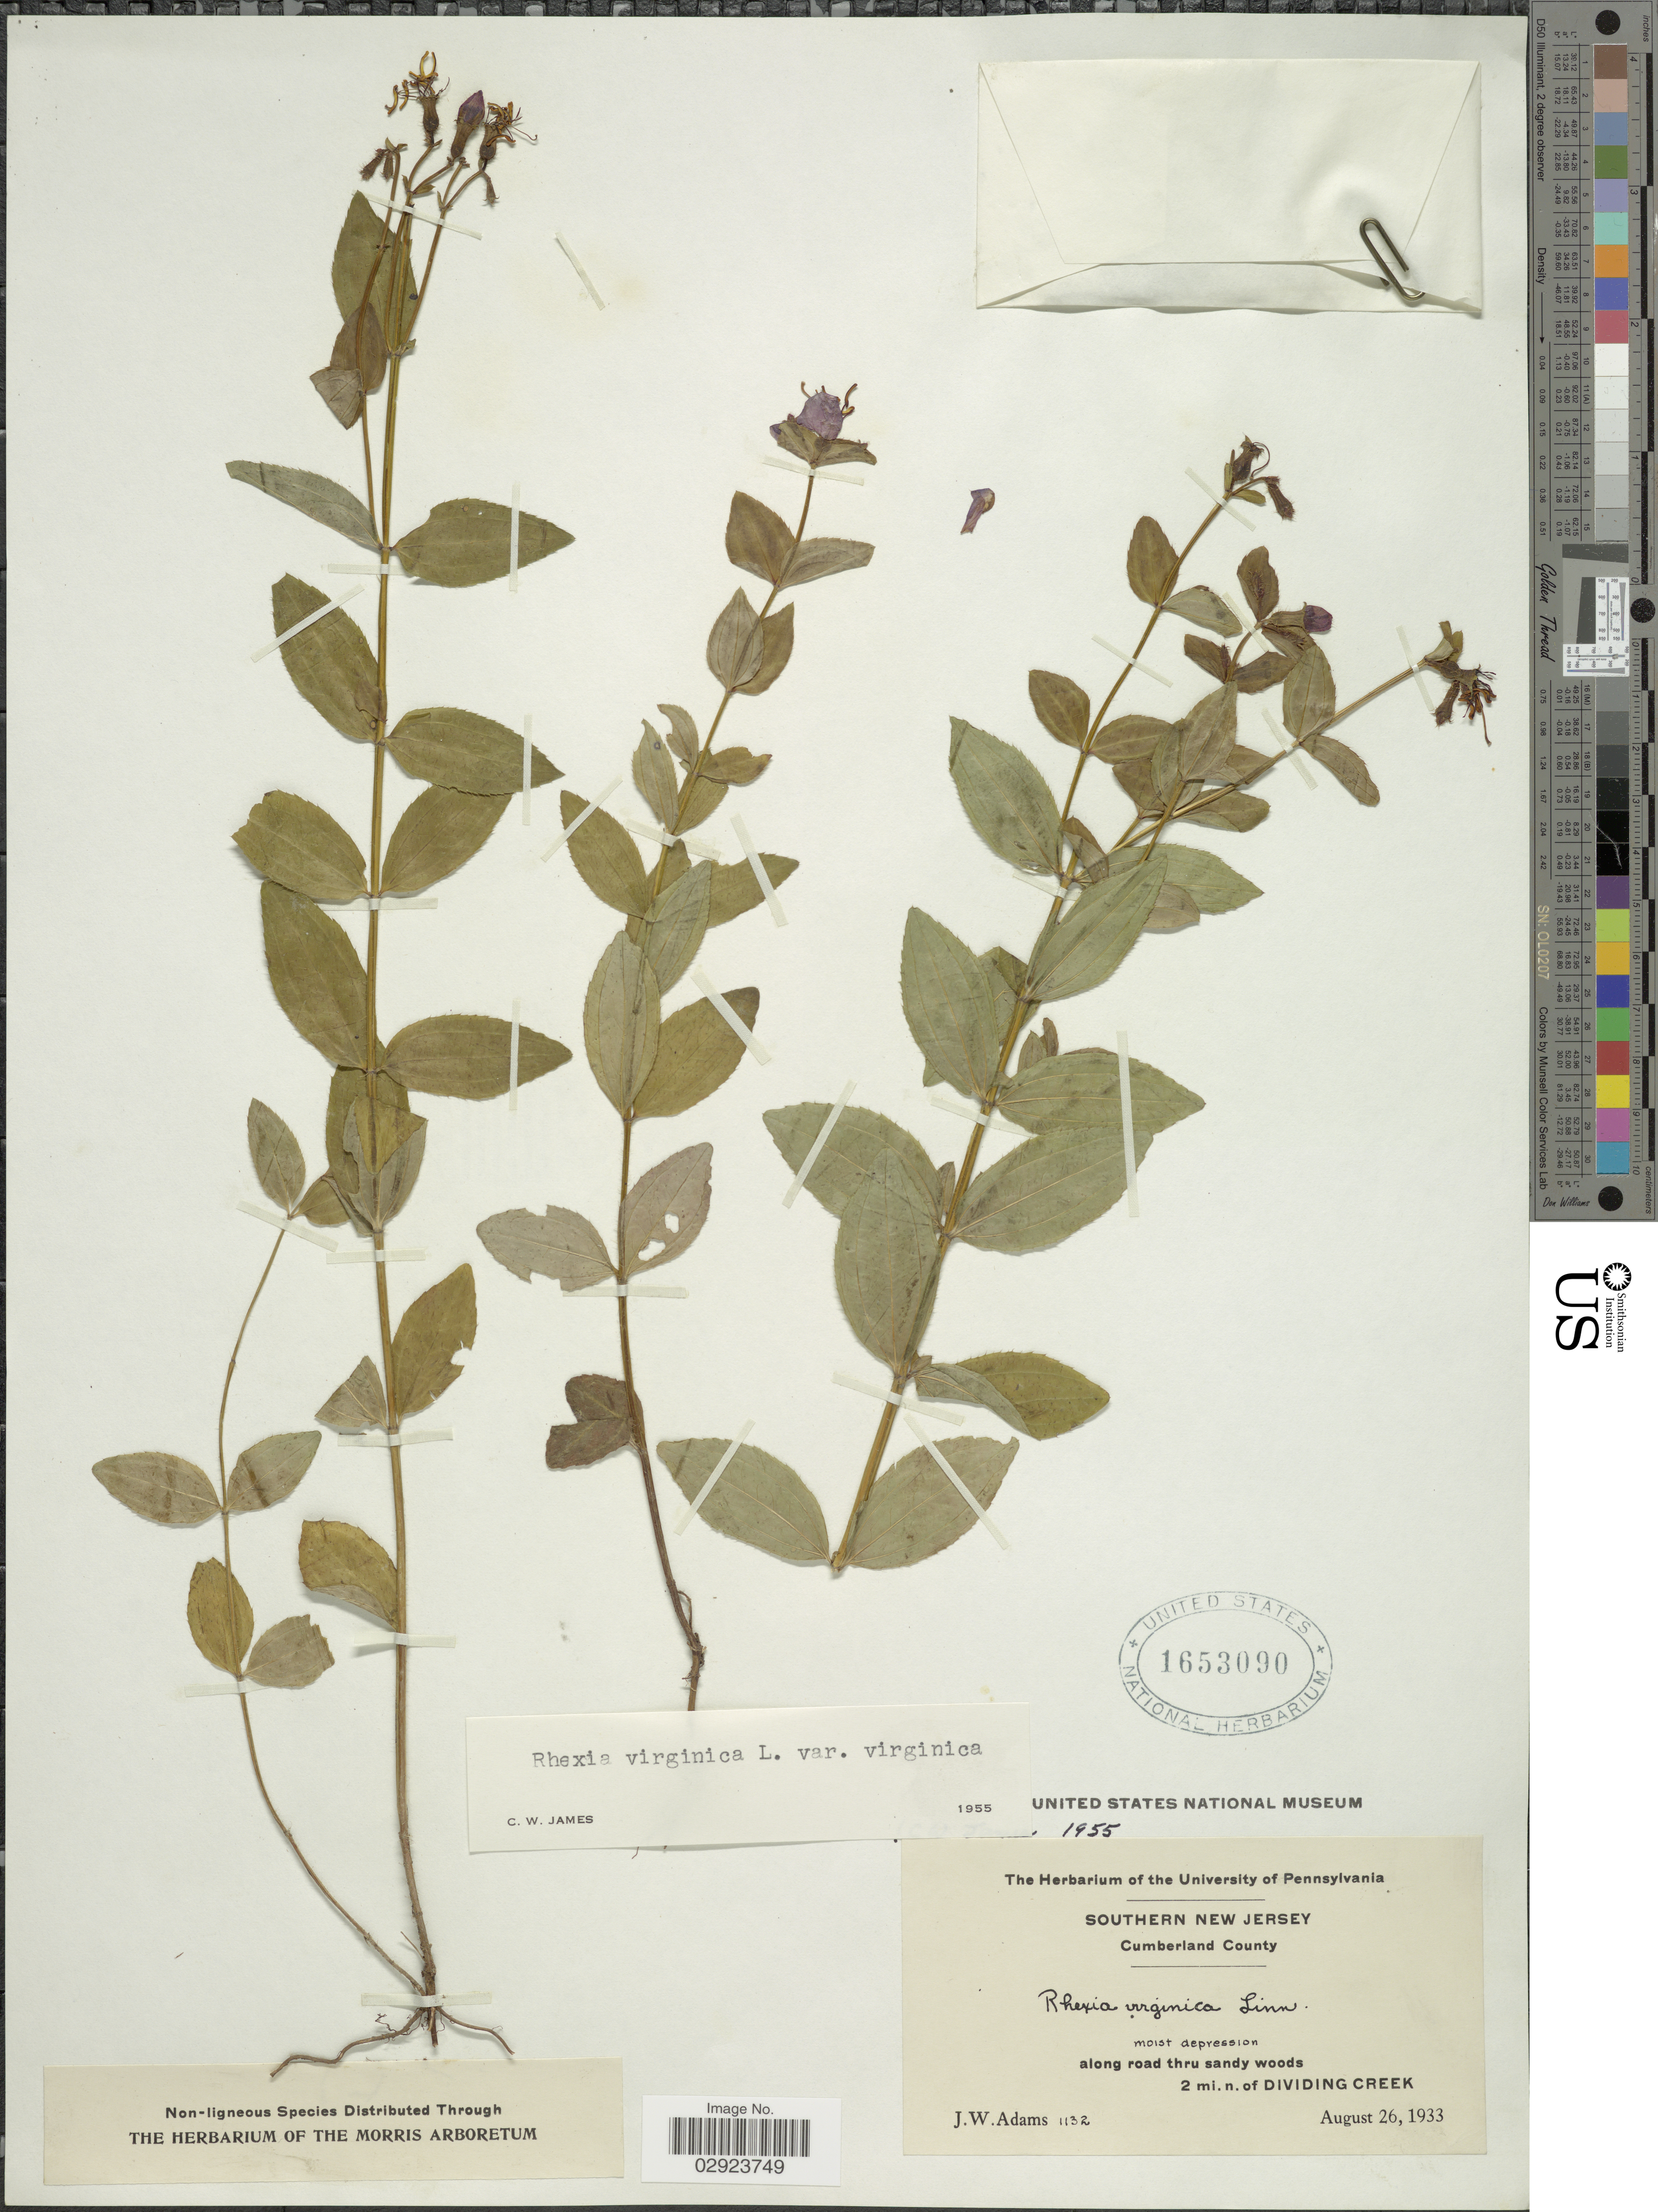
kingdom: Plantae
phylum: Tracheophyta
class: Magnoliopsida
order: Myrtales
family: Melastomataceae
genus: Rhexia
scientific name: Rhexia virginica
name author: L.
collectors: J. Adams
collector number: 1132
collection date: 1933-08-26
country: United States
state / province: New Jersey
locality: Southern New Jersey. Cumberland County. 2 mi. n. of Dividing Creek.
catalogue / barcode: US 1653090